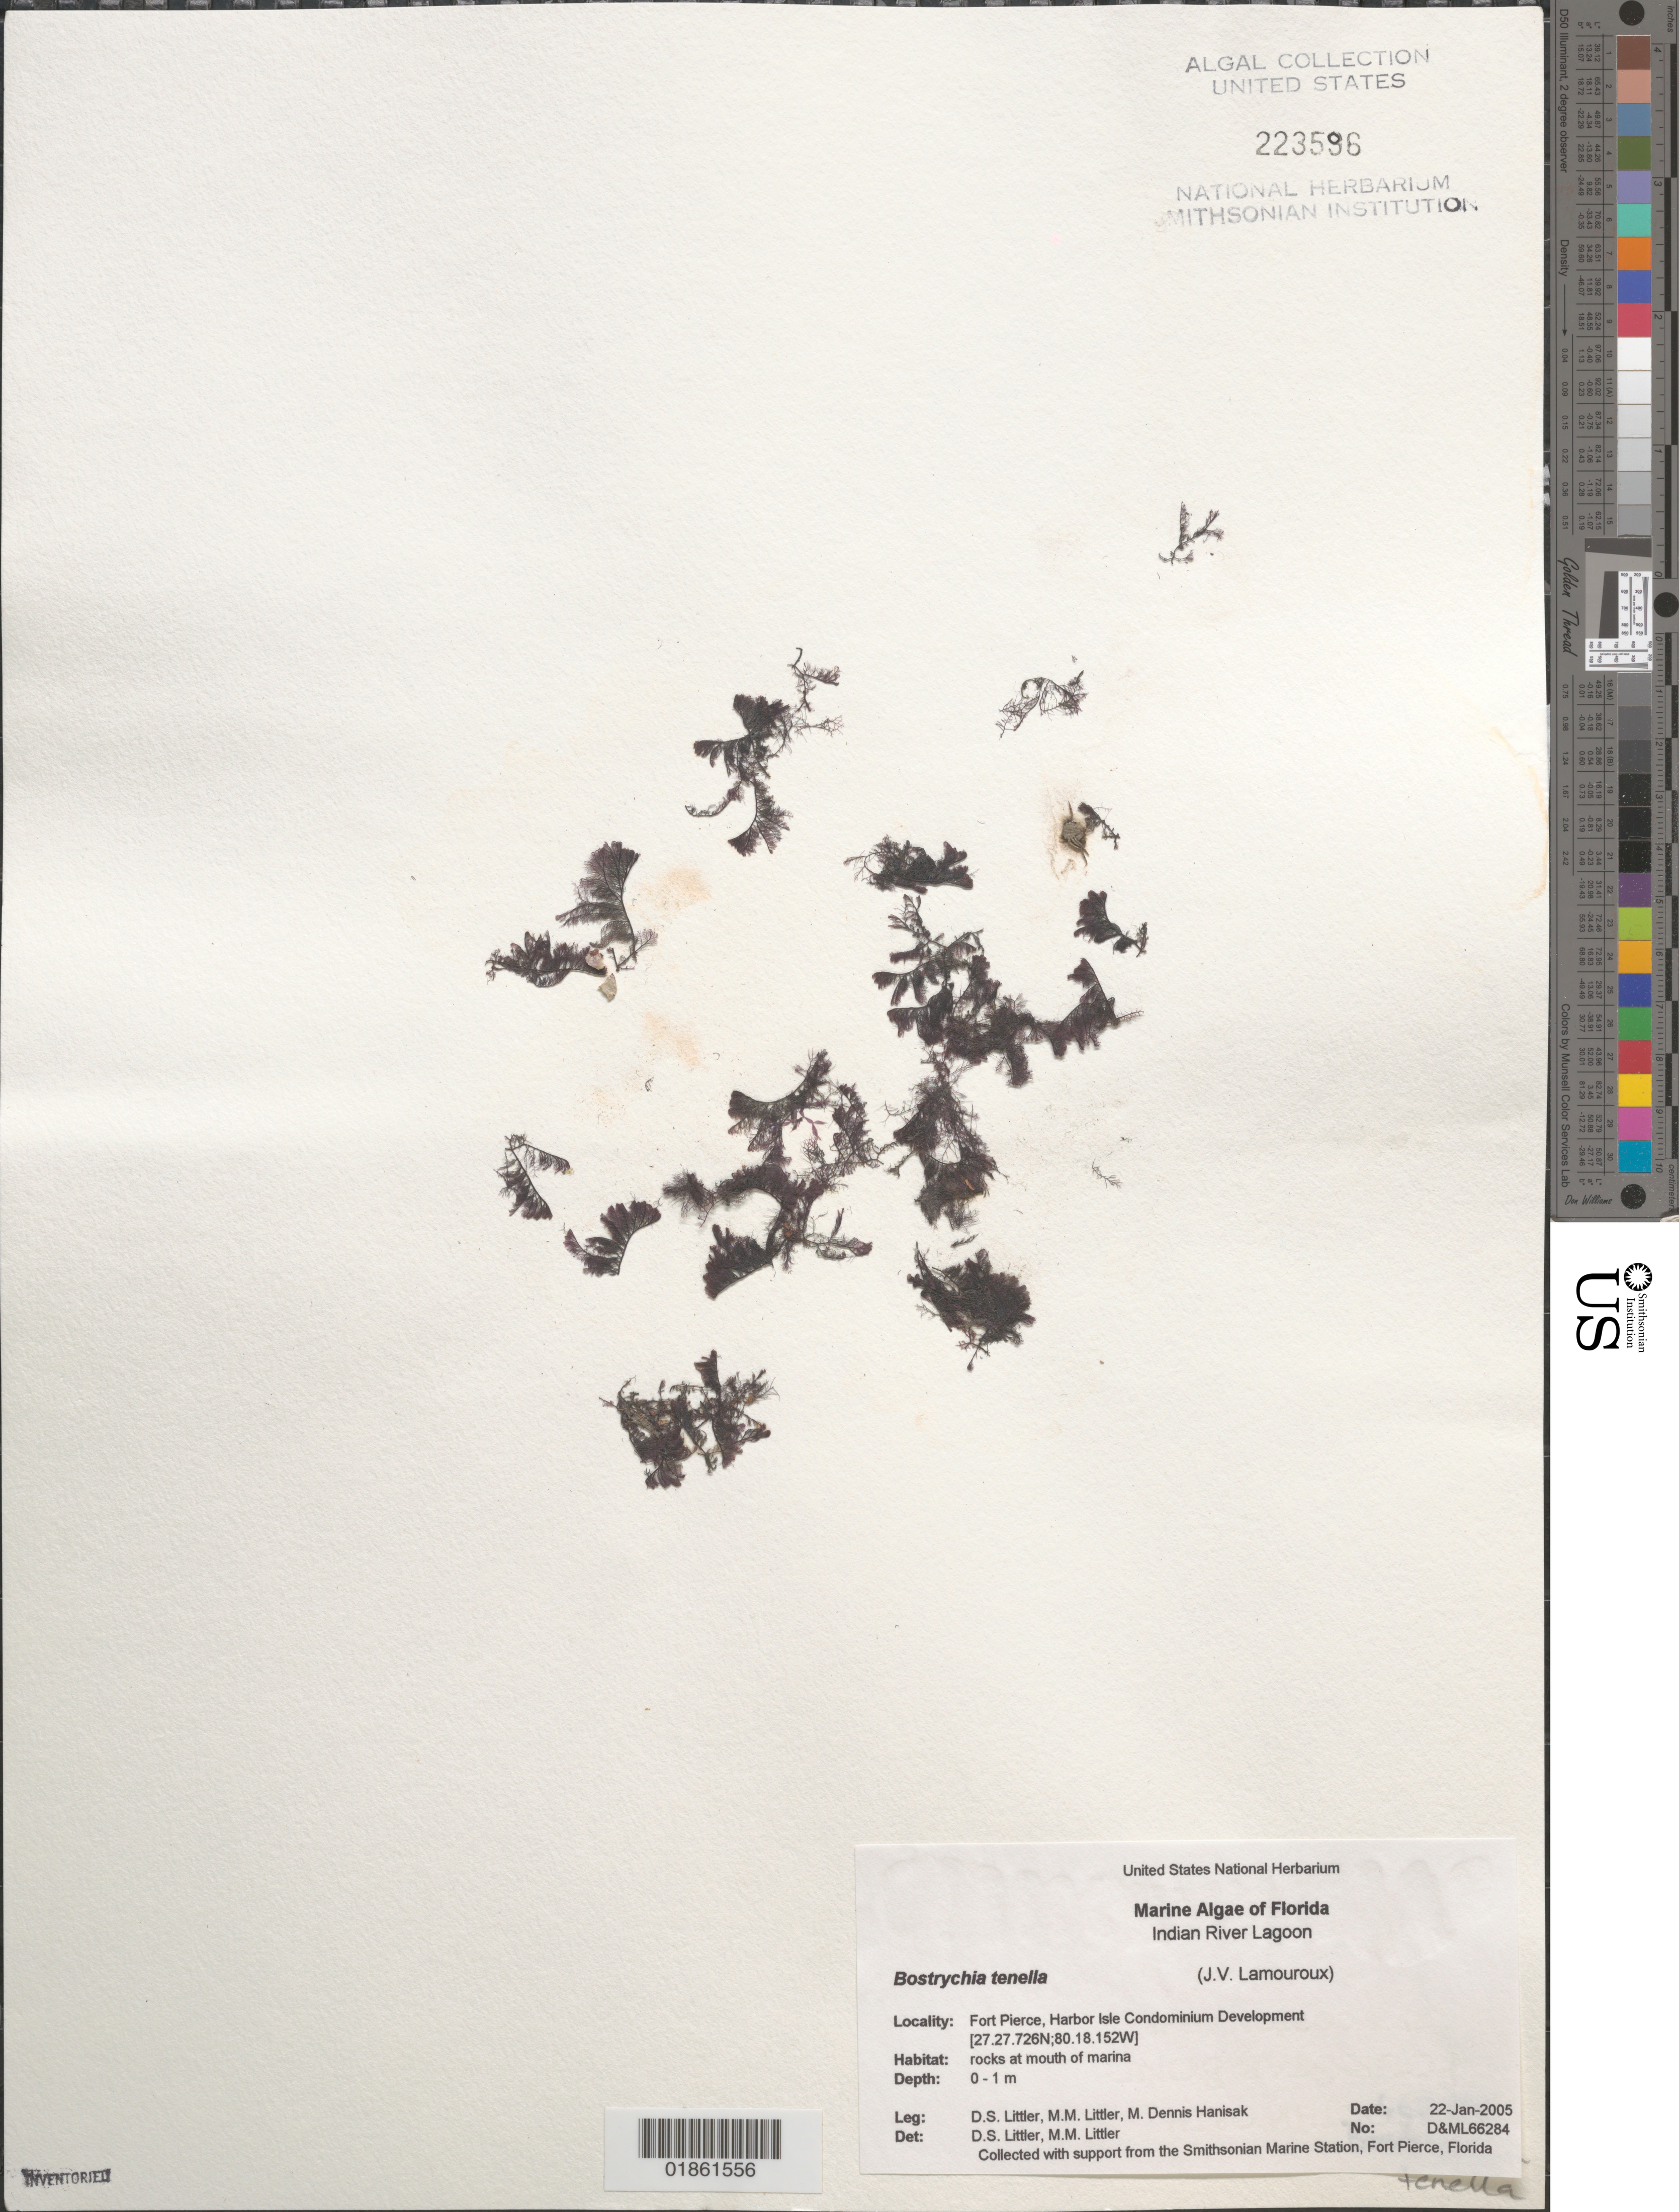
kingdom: Plantae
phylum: Rhodophyta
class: Florideophyceae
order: Ceramiales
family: Rhodomelaceae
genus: Bostrychia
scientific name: Bostrychia tenella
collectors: D. S. Littler & M. Hanisak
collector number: D&ML66284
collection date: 2005-01-22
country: United States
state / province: Florida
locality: Indian River Lagoon. Fort Pierce, Harbor Isle Condominium Development.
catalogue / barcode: US 223596